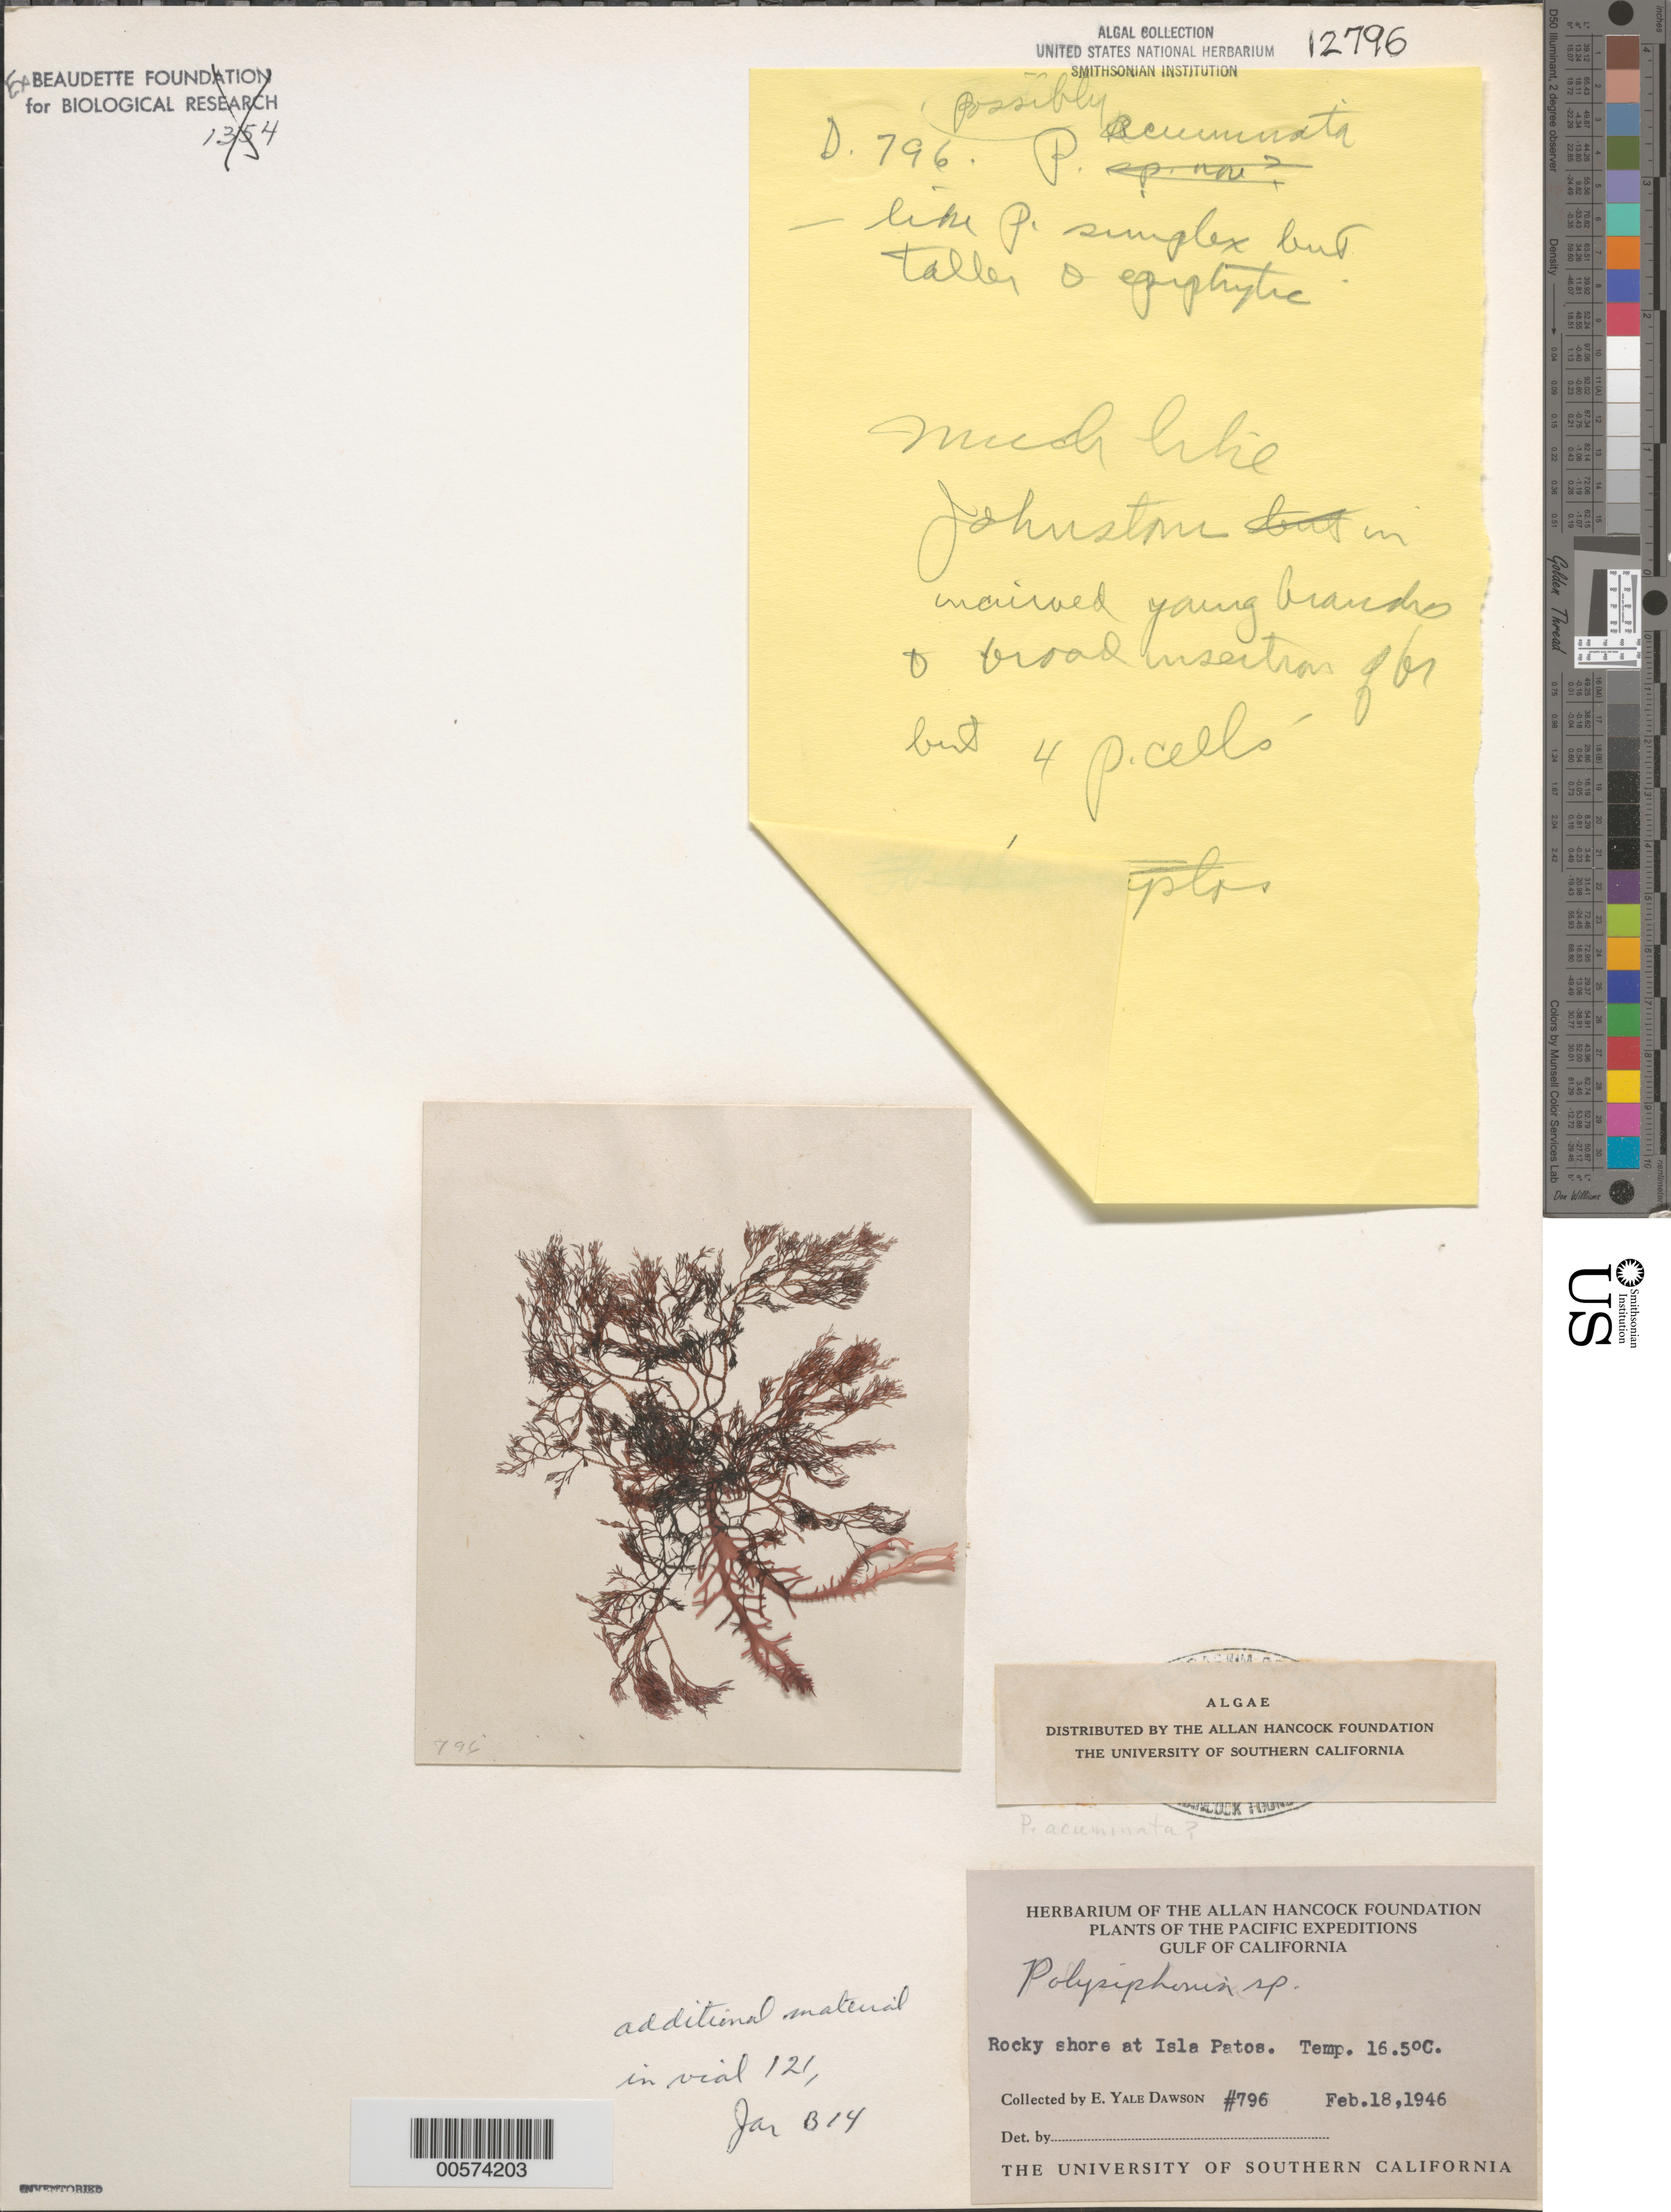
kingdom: Plantae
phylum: Rhodophyta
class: Florideophyceae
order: Ceramiales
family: Rhodomelaceae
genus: Polysiphonia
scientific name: Polysiphonia sp.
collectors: E. Y. Dawson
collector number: EYD 796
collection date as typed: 18 Feb 1946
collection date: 1946-02-18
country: Mexico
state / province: Sonora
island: Isla Patos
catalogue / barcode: US 12796